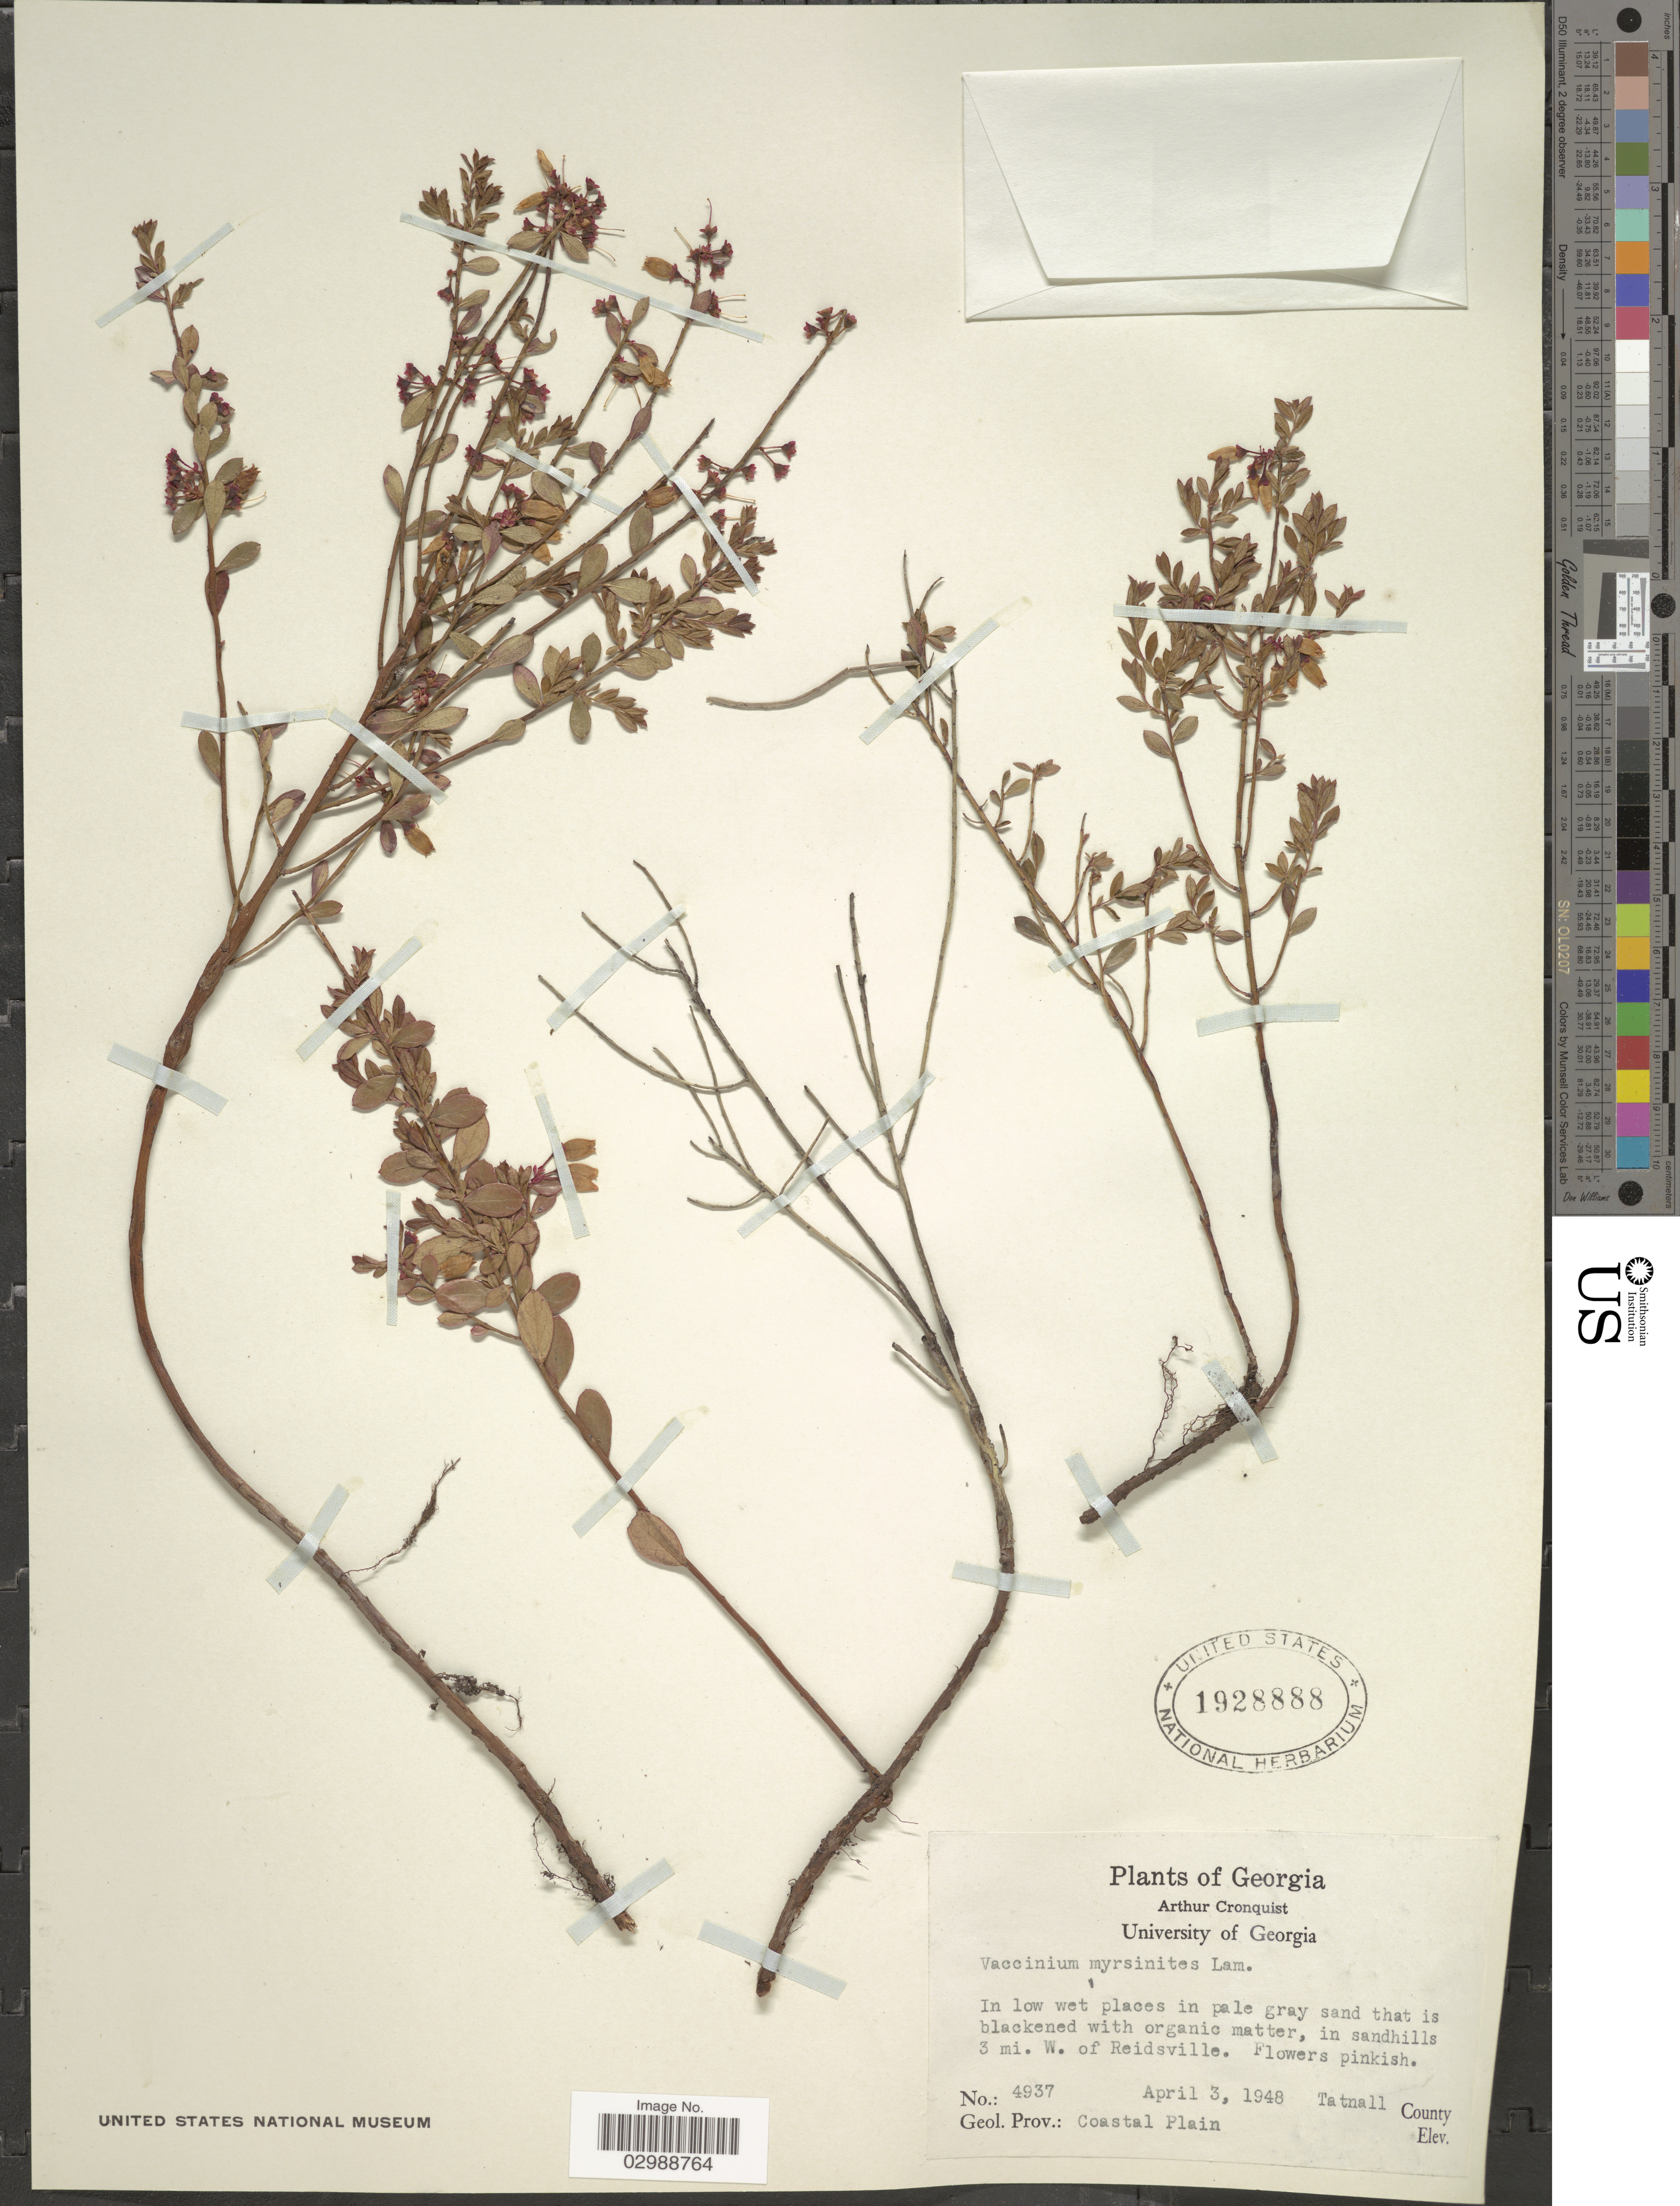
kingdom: Plantae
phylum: Tracheophyta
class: Magnoliopsida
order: Ericales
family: Ericaceae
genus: Vaccinium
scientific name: Vaccinium myrsinites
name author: Lam.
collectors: A. J. Cronquist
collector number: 4937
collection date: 1948-04-03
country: United States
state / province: Georgia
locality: In sandhills 3 mi. W. of Reidsville. Tatnall County. Geol. Prov.: Coastal Plain.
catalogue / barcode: US 1928888